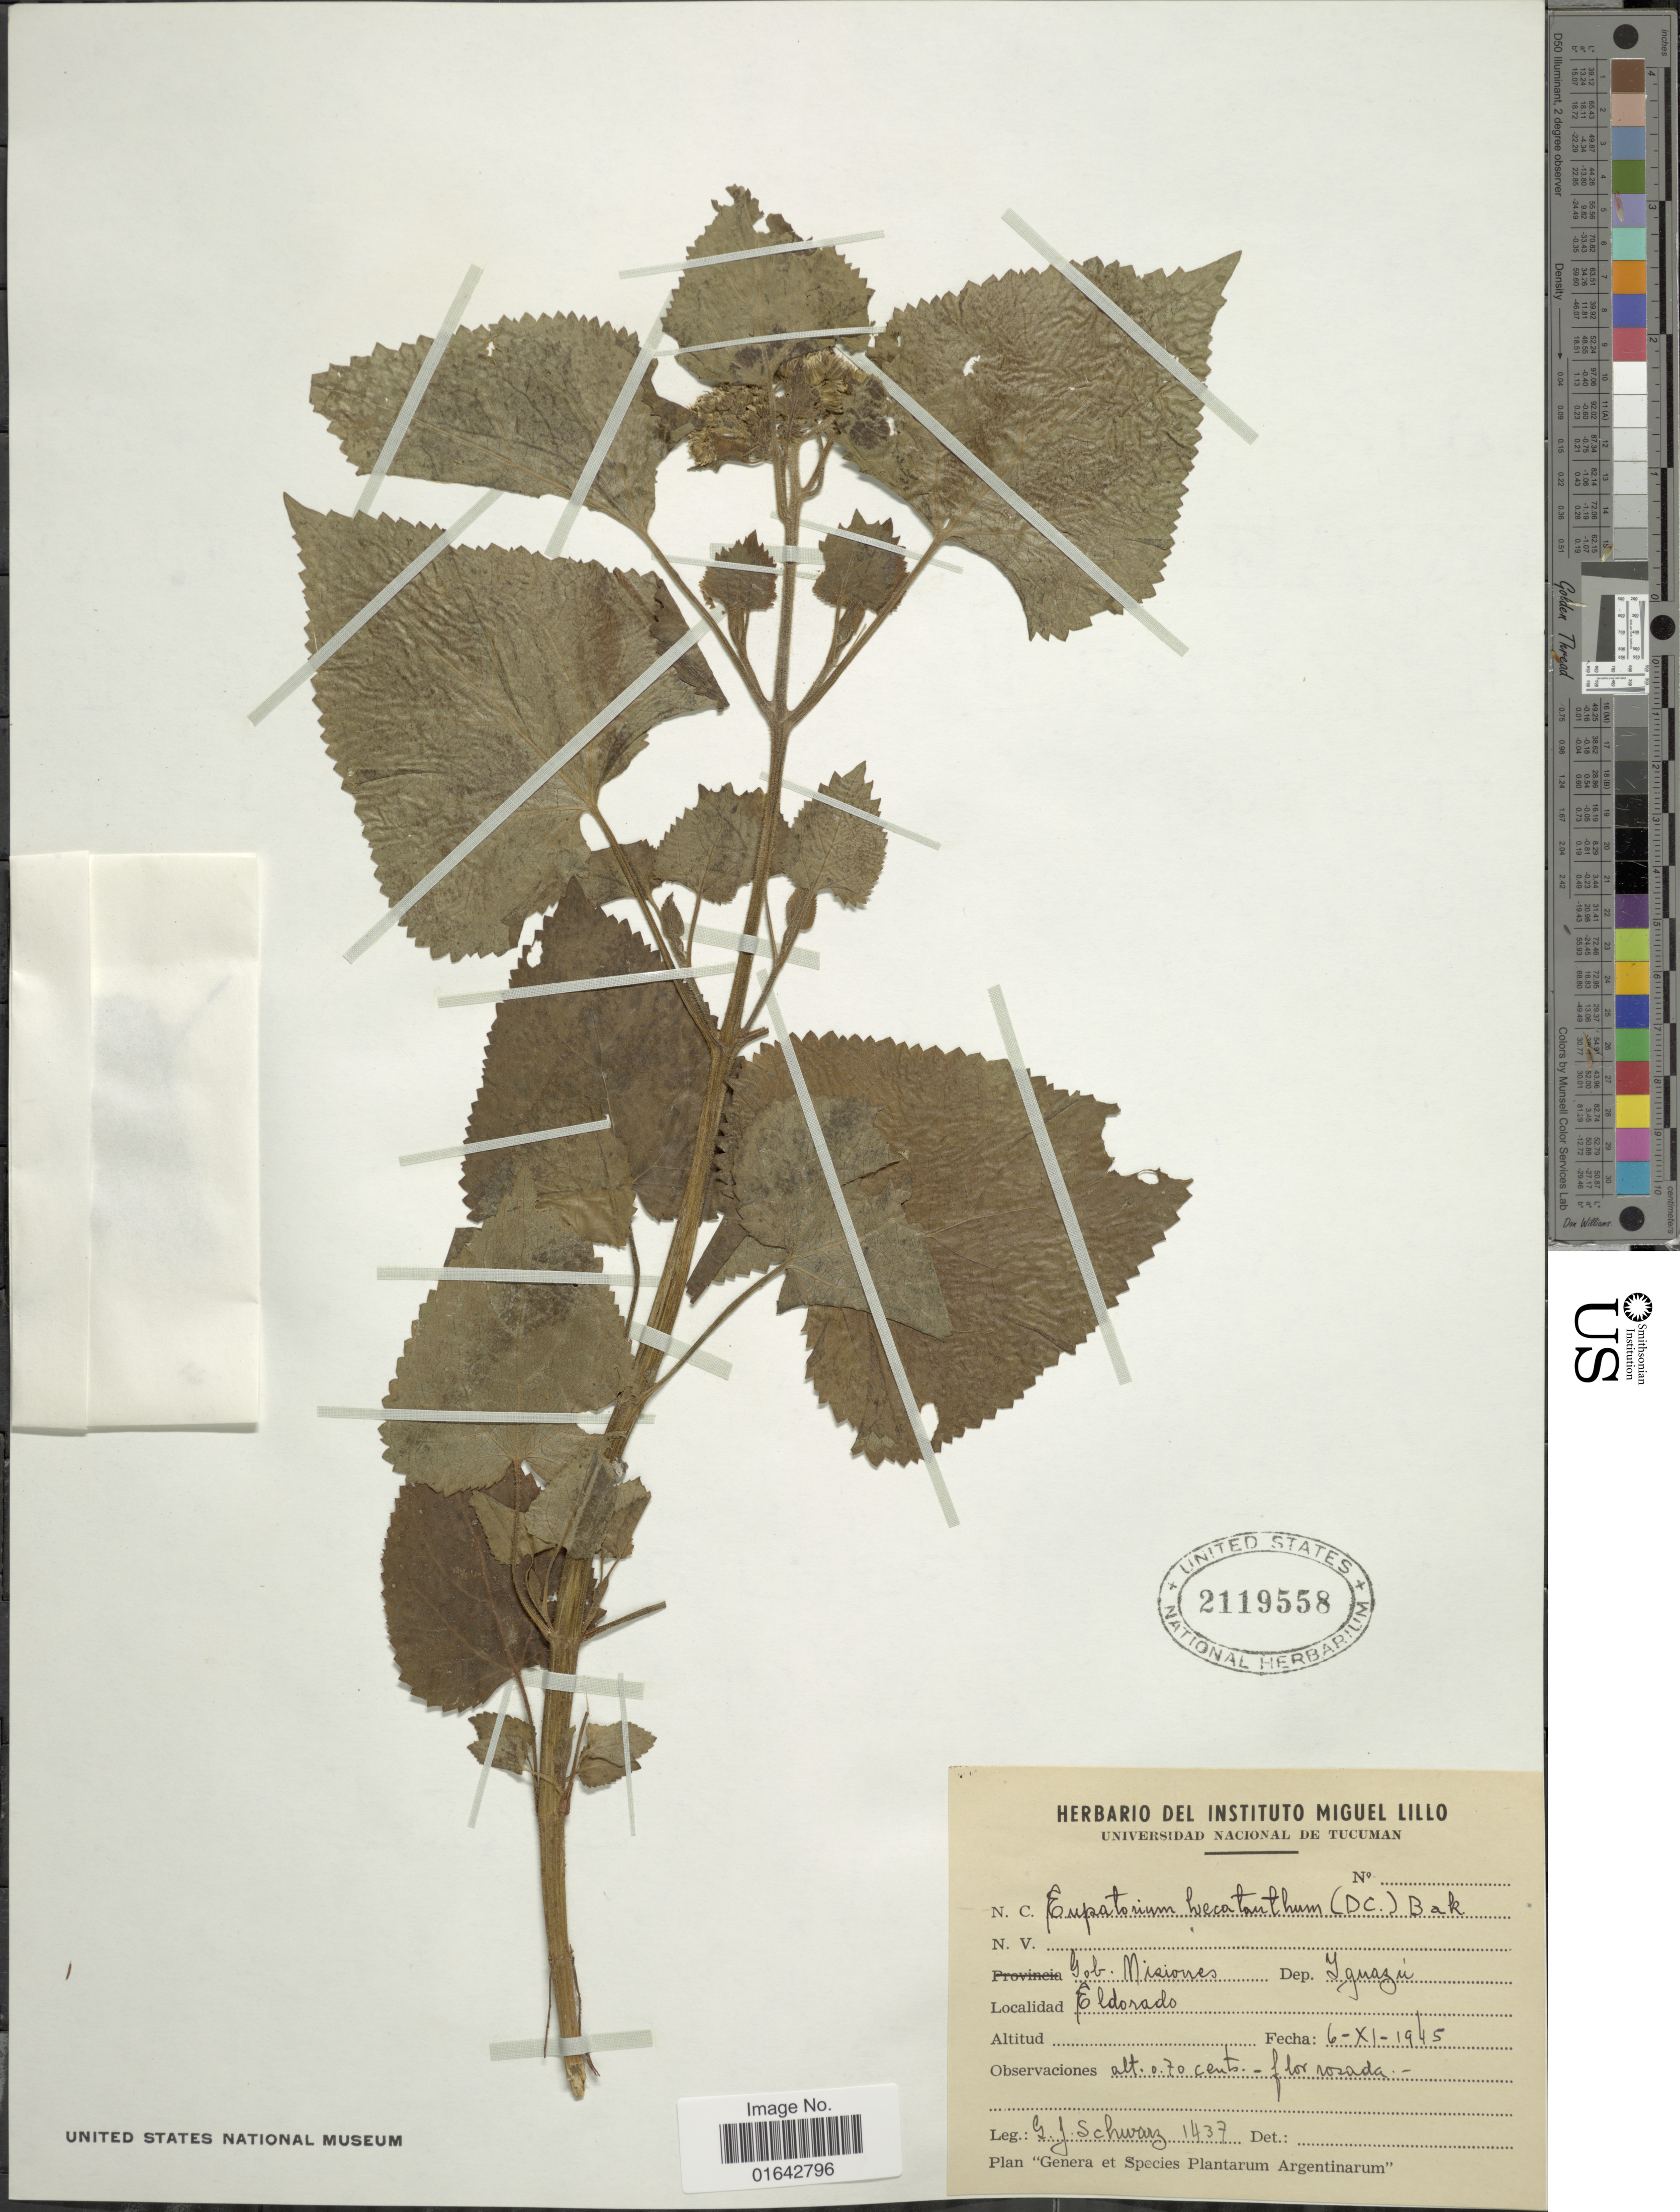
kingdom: Plantae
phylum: Tracheophyta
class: Magnoliopsida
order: Asterales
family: Asteraceae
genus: Urolepis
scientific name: Urolepis hecatantha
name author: (DC.) R.M. King & H. Rob.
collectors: G. J. Schwarz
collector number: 1437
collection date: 1945-11-06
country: Argentina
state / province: Misiones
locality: Gob. Misiones, Dep. Iguazu, Eldorado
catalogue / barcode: US 2119558